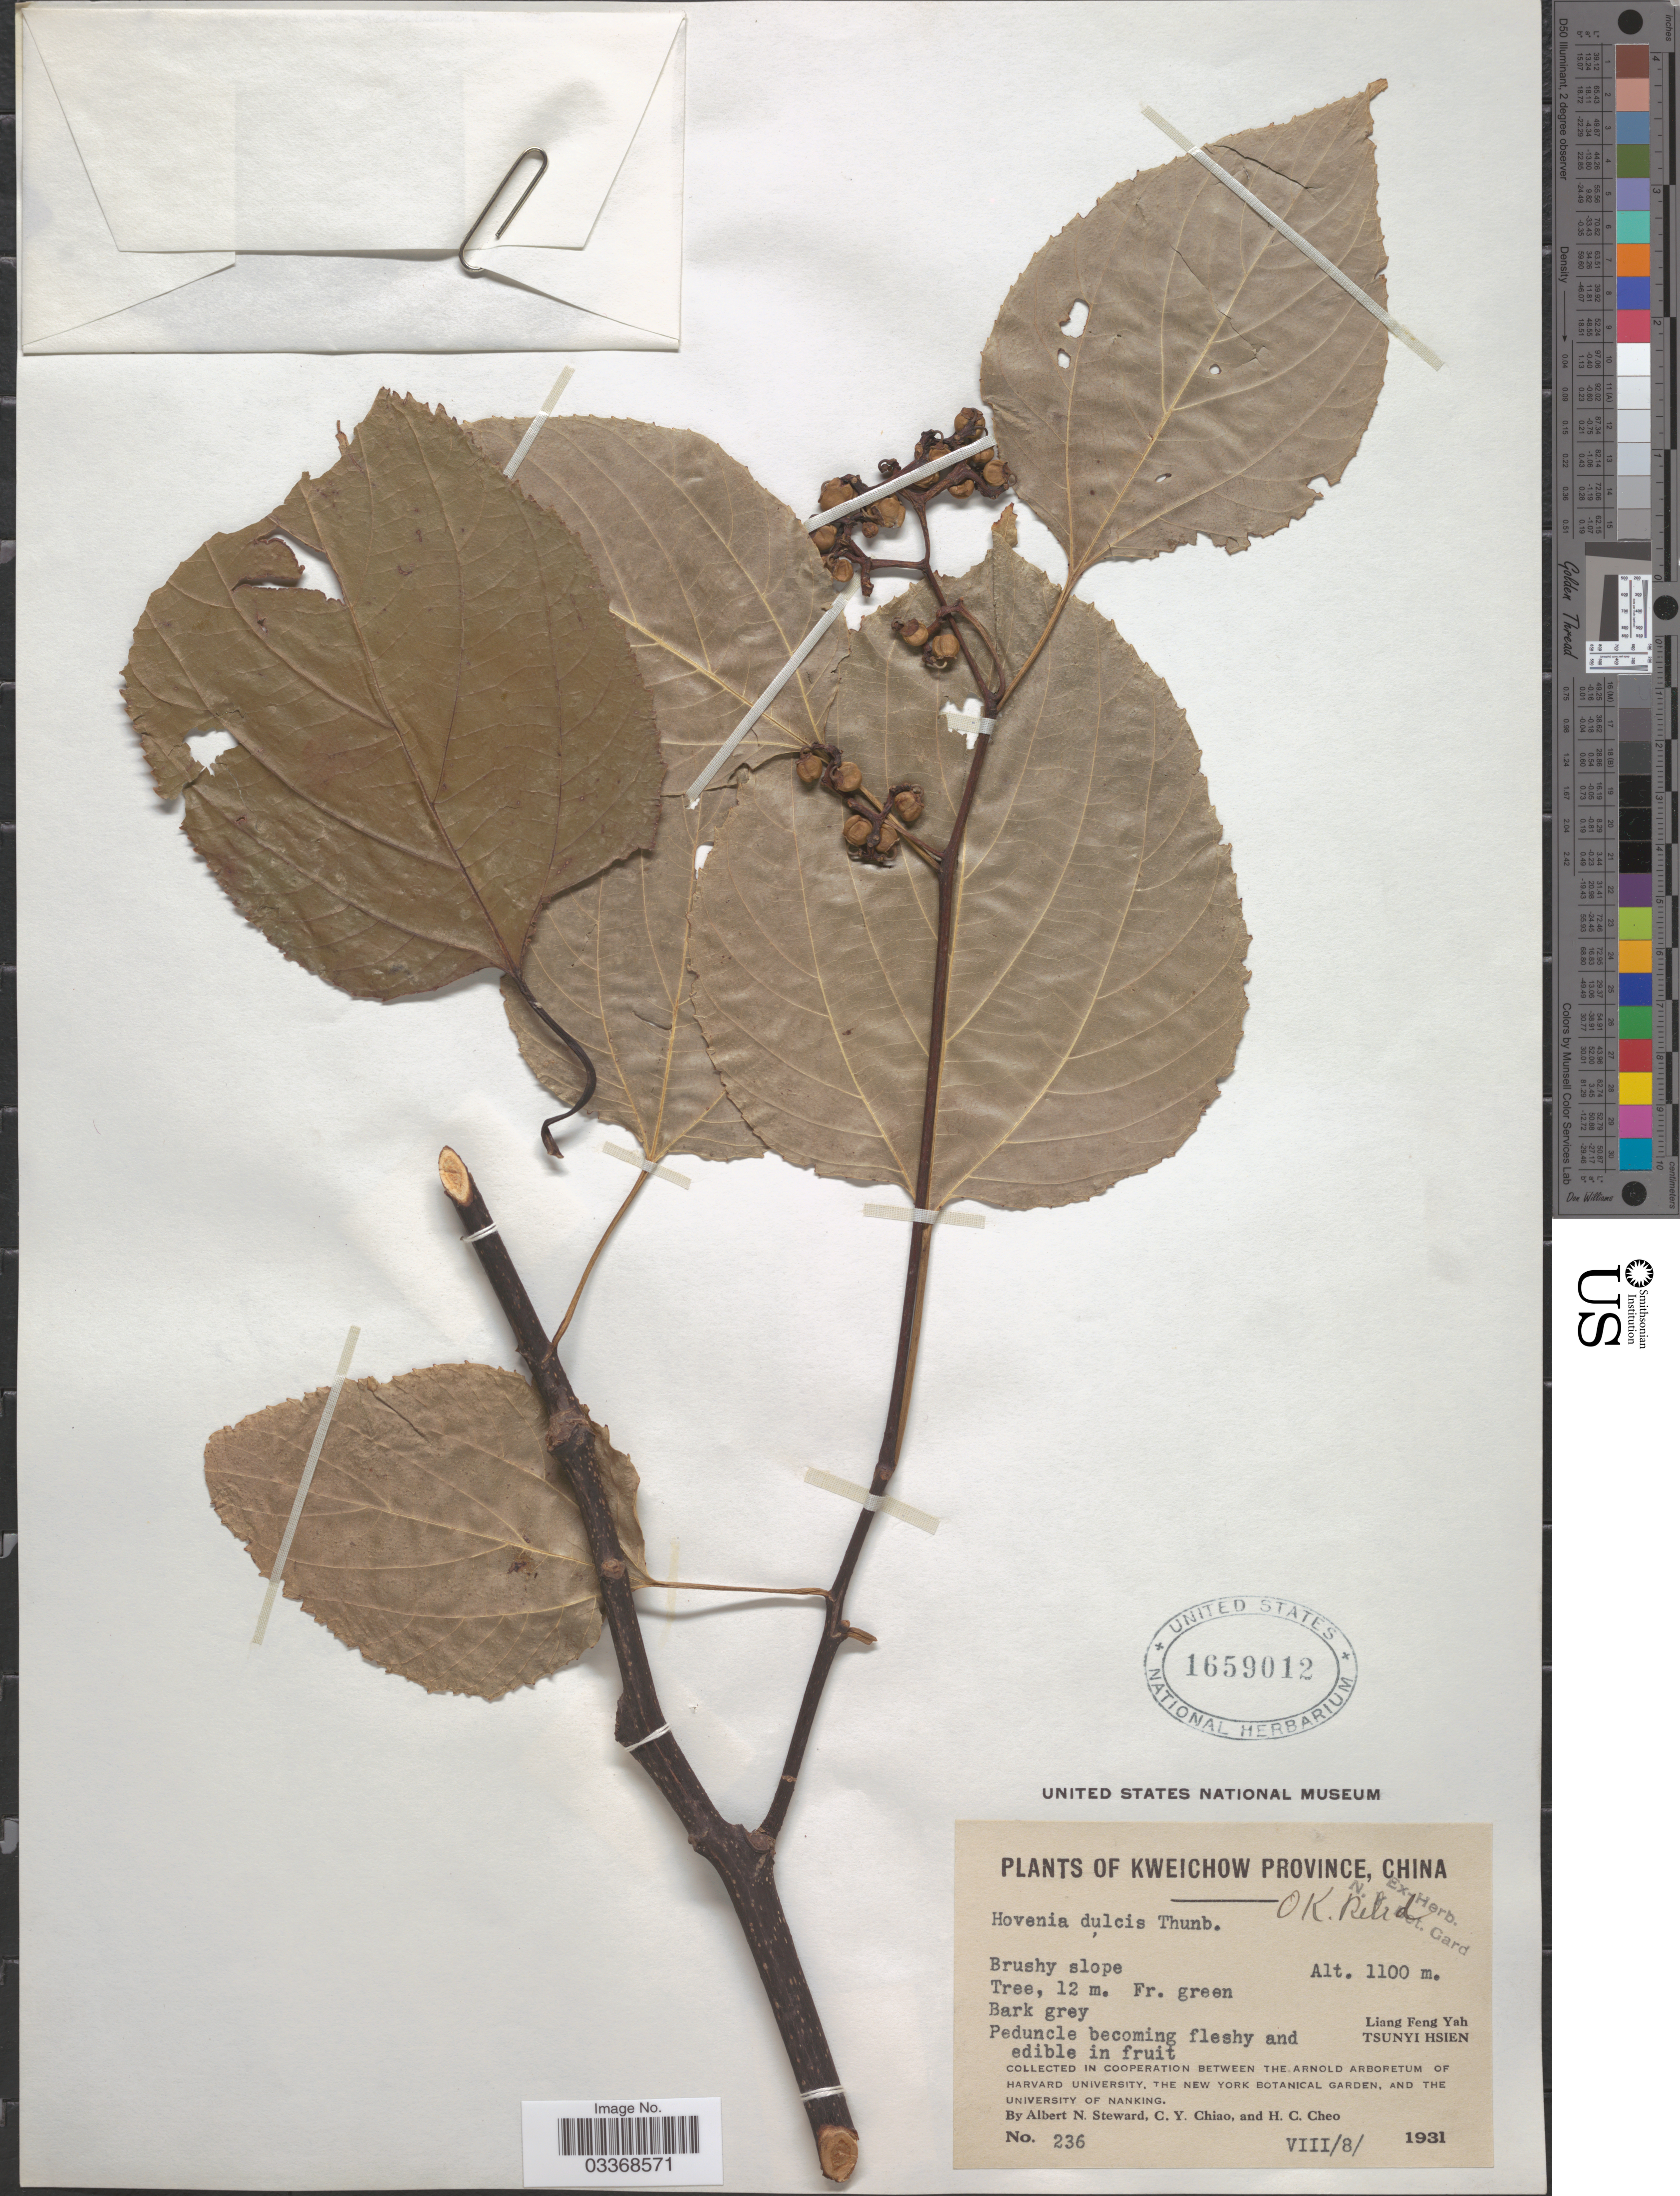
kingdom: Plantae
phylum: Tracheophyta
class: Magnoliopsida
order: Rosales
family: Rhamnaceae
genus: Hovenia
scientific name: Hovenia dulcis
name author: Thunb.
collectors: A. N. Steward, C. Y. Chiao & H. Cheo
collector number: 236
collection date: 1931-08-08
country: China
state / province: Guizhou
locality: Kweichow Province. Liang Feng Yah Tsunyi Hsien.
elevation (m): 1100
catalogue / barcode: US 1659012